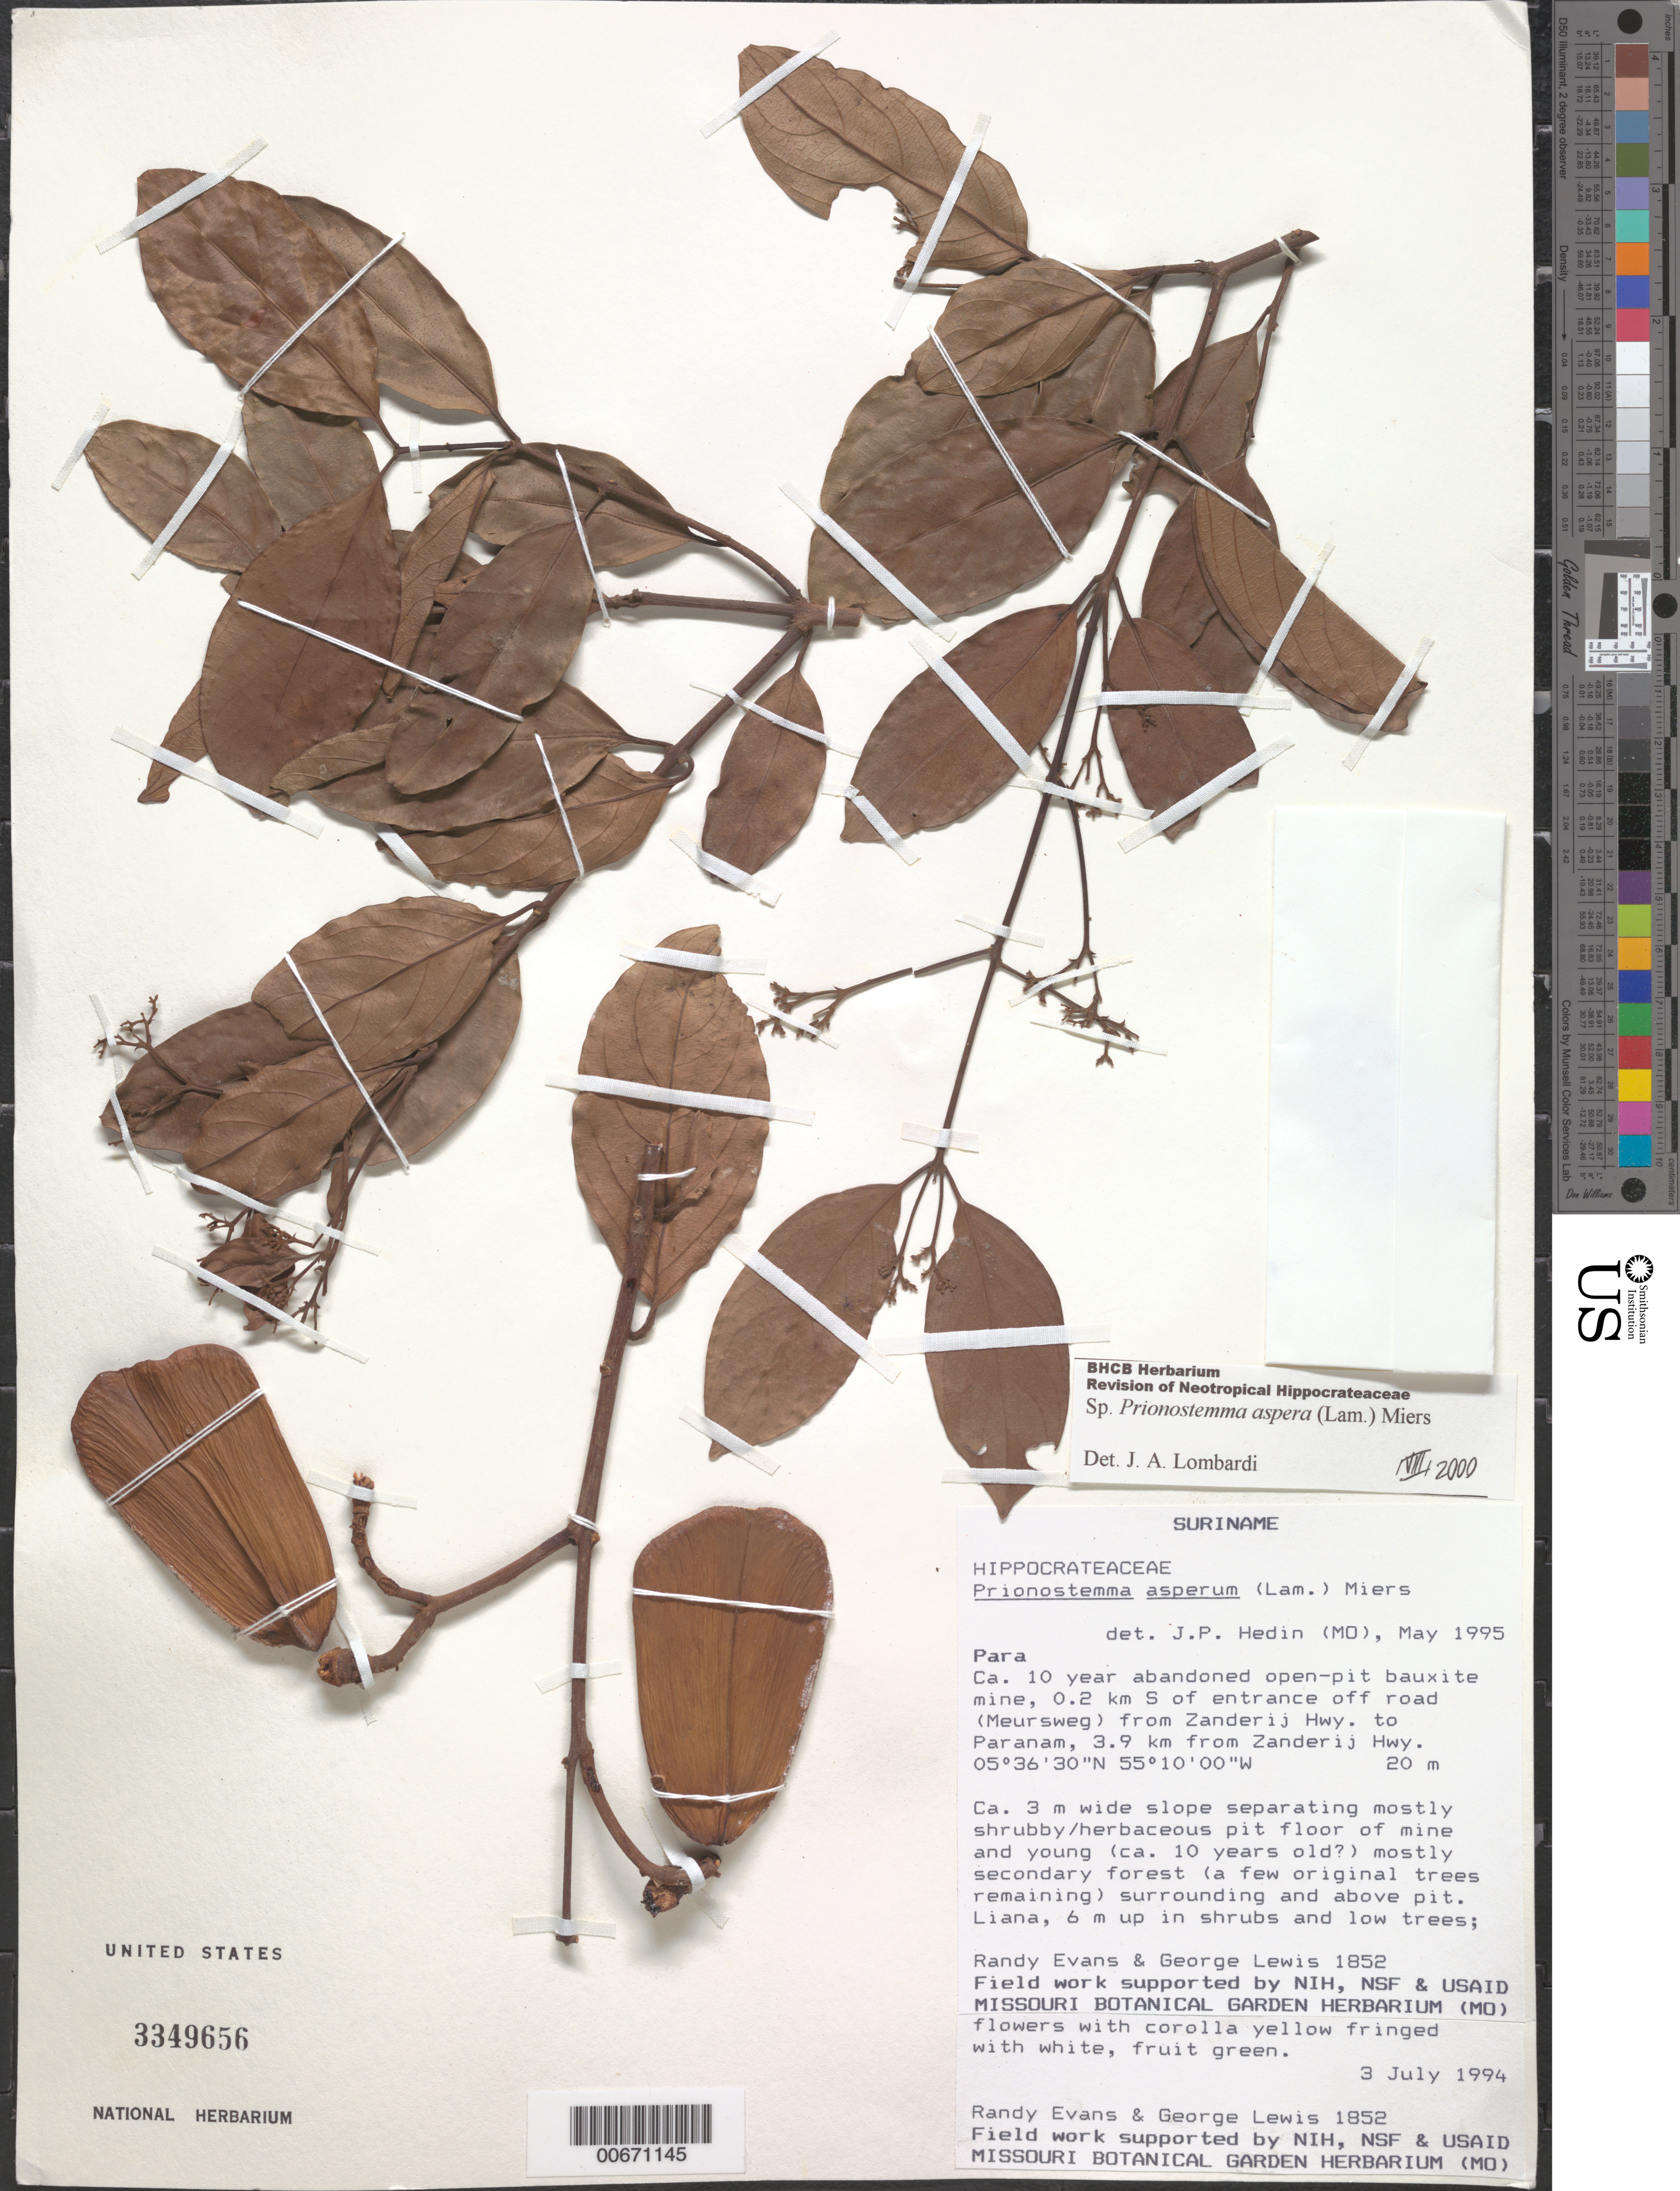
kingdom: Plantae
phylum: Tracheophyta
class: Magnoliopsida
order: Celastrales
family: Celastraceae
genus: Prionostemma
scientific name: Prionostemma aspera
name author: (Lam.) Miers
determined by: Lombardi, Julio A.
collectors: R. Evans & G. Lewis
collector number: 1852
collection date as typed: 3-Jul-94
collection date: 1994-07-03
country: Suriname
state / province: Para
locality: Zanderij, hwy to Paranam, 3.9 km from Zanderij Hwy.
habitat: Secondary forest surrounding abandoned bauxite mine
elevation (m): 20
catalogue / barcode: US 3349656